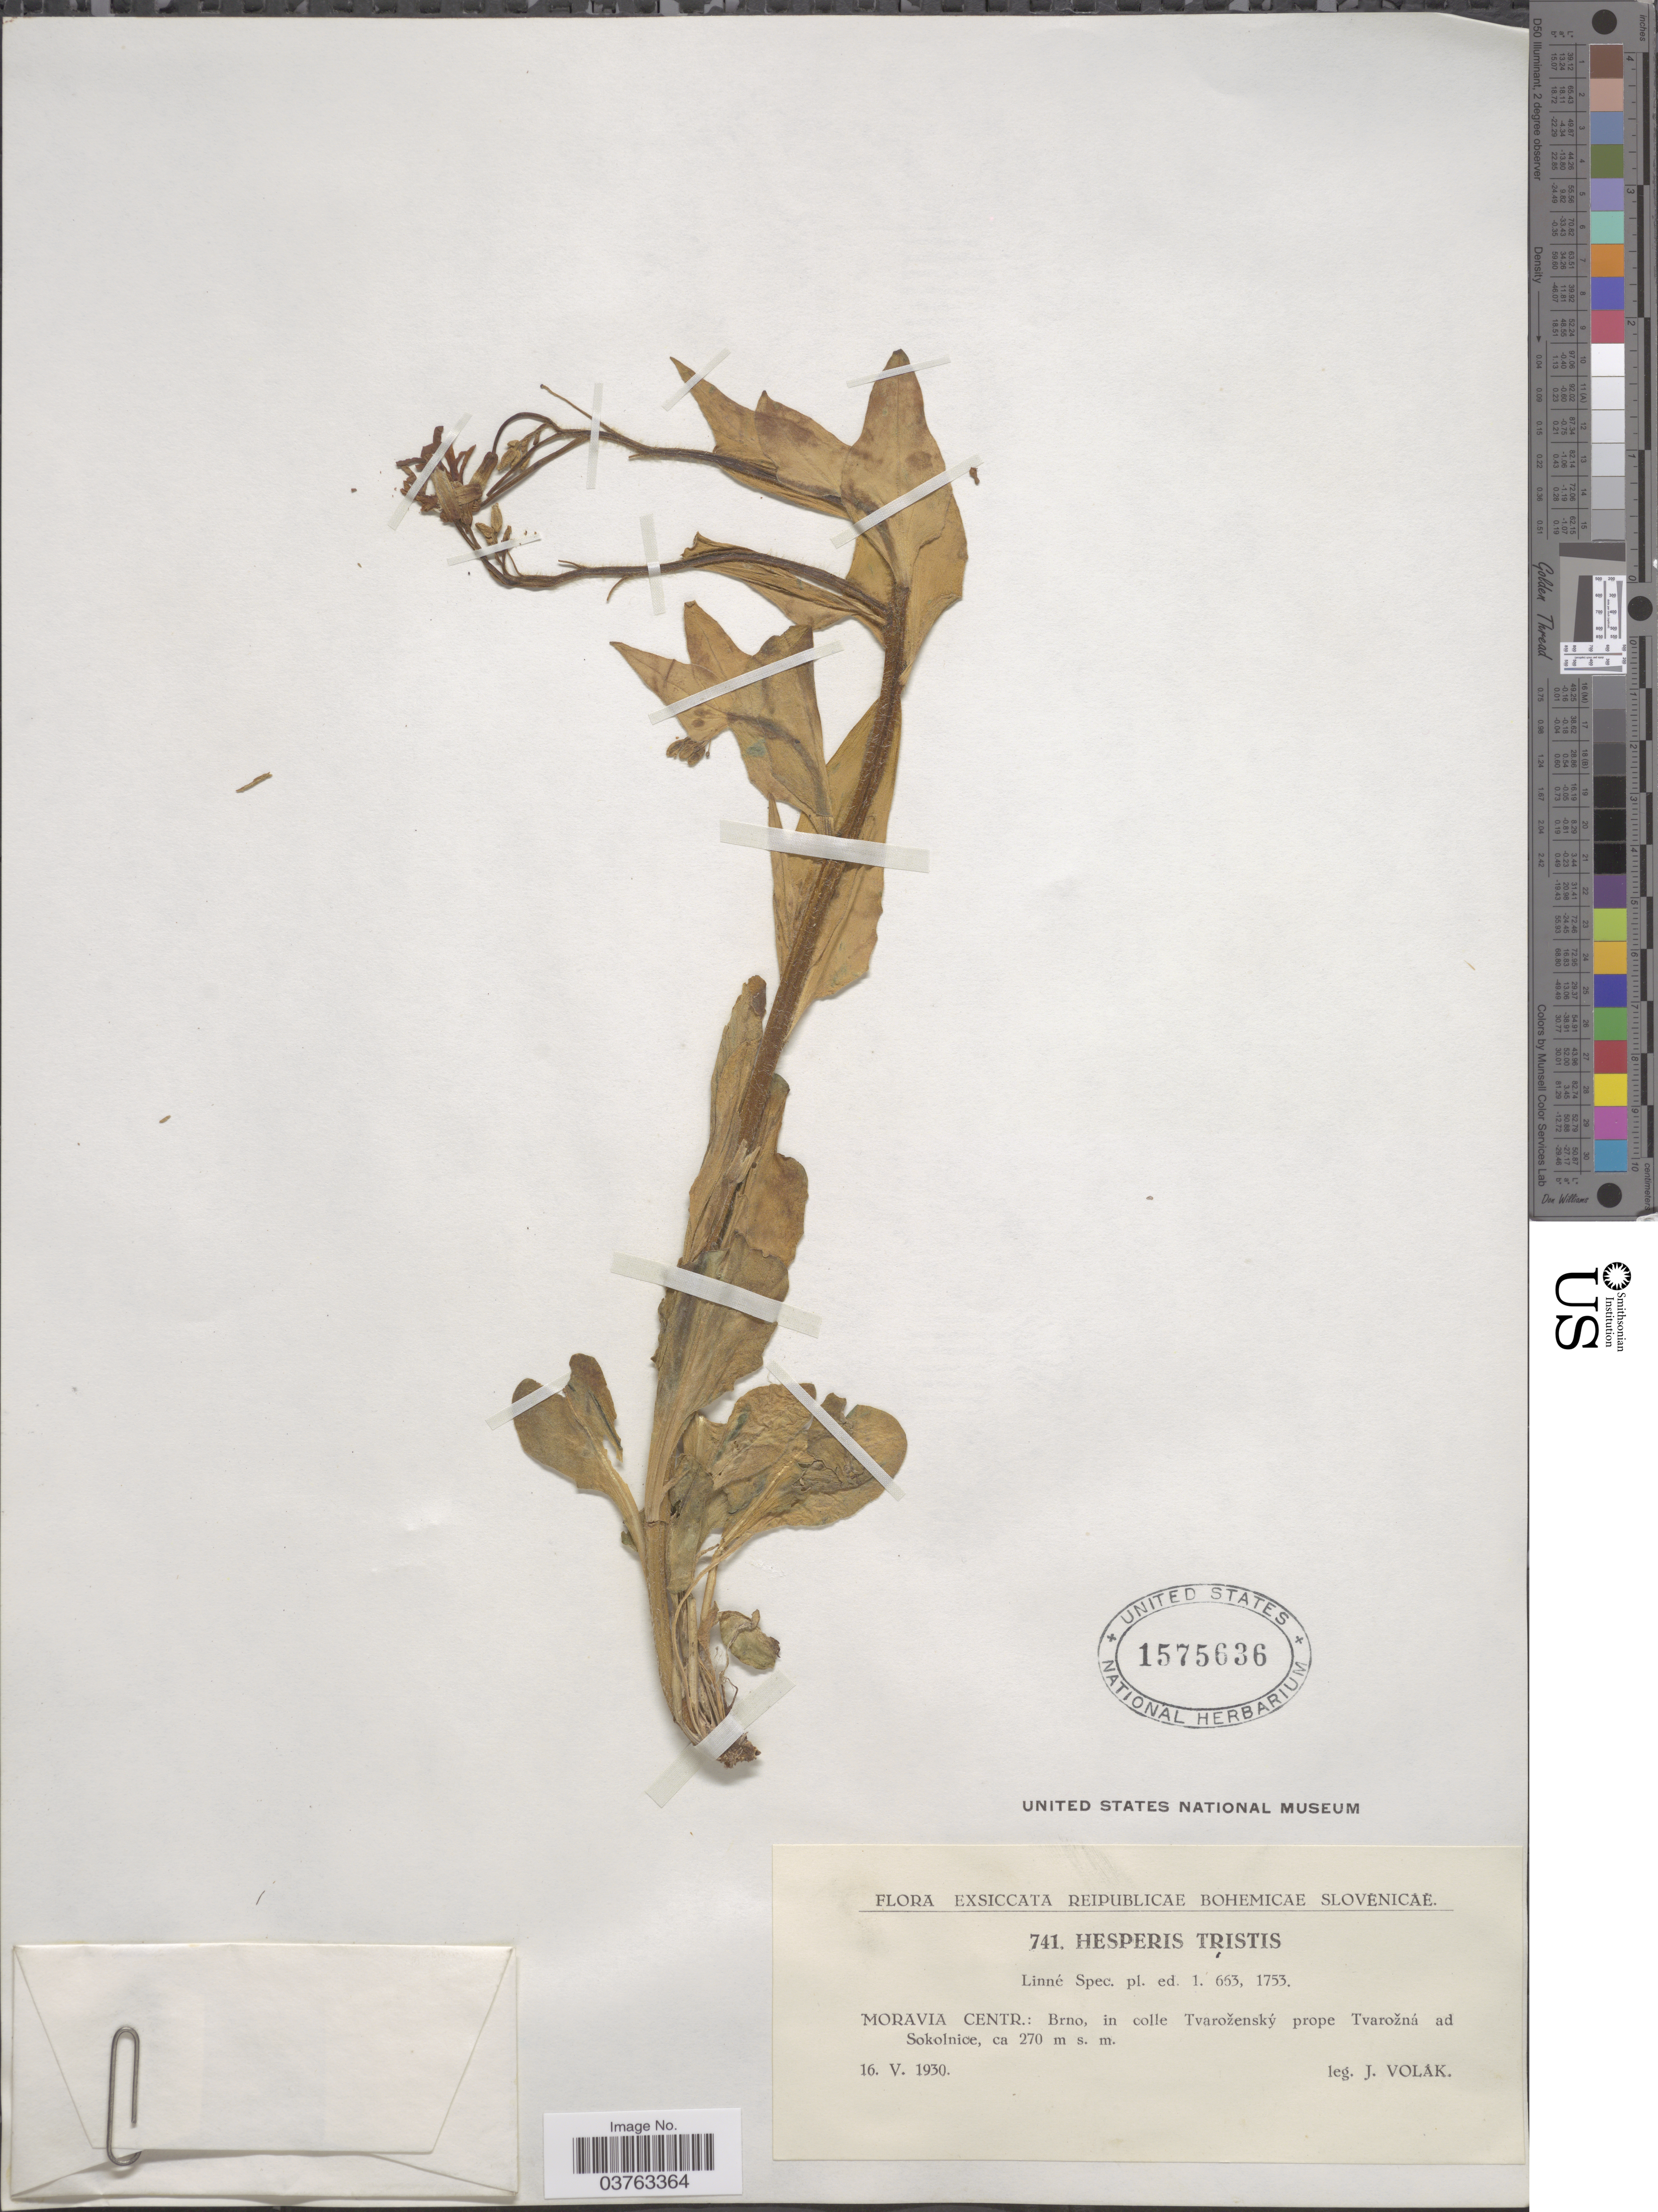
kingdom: Plantae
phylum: Tracheophyta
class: Magnoliopsida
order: Brassicales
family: Brassicaceae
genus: Hesperis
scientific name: Hesperis tristis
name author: L.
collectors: J. Volak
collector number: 741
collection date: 1930-05-16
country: Czechia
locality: Reipublicae Bohemicae Slovenicae. Moravia Centr.: Brno, in colle Tvaroženský prope Tvarožná ad Sokolnice.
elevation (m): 270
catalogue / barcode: US 1575636